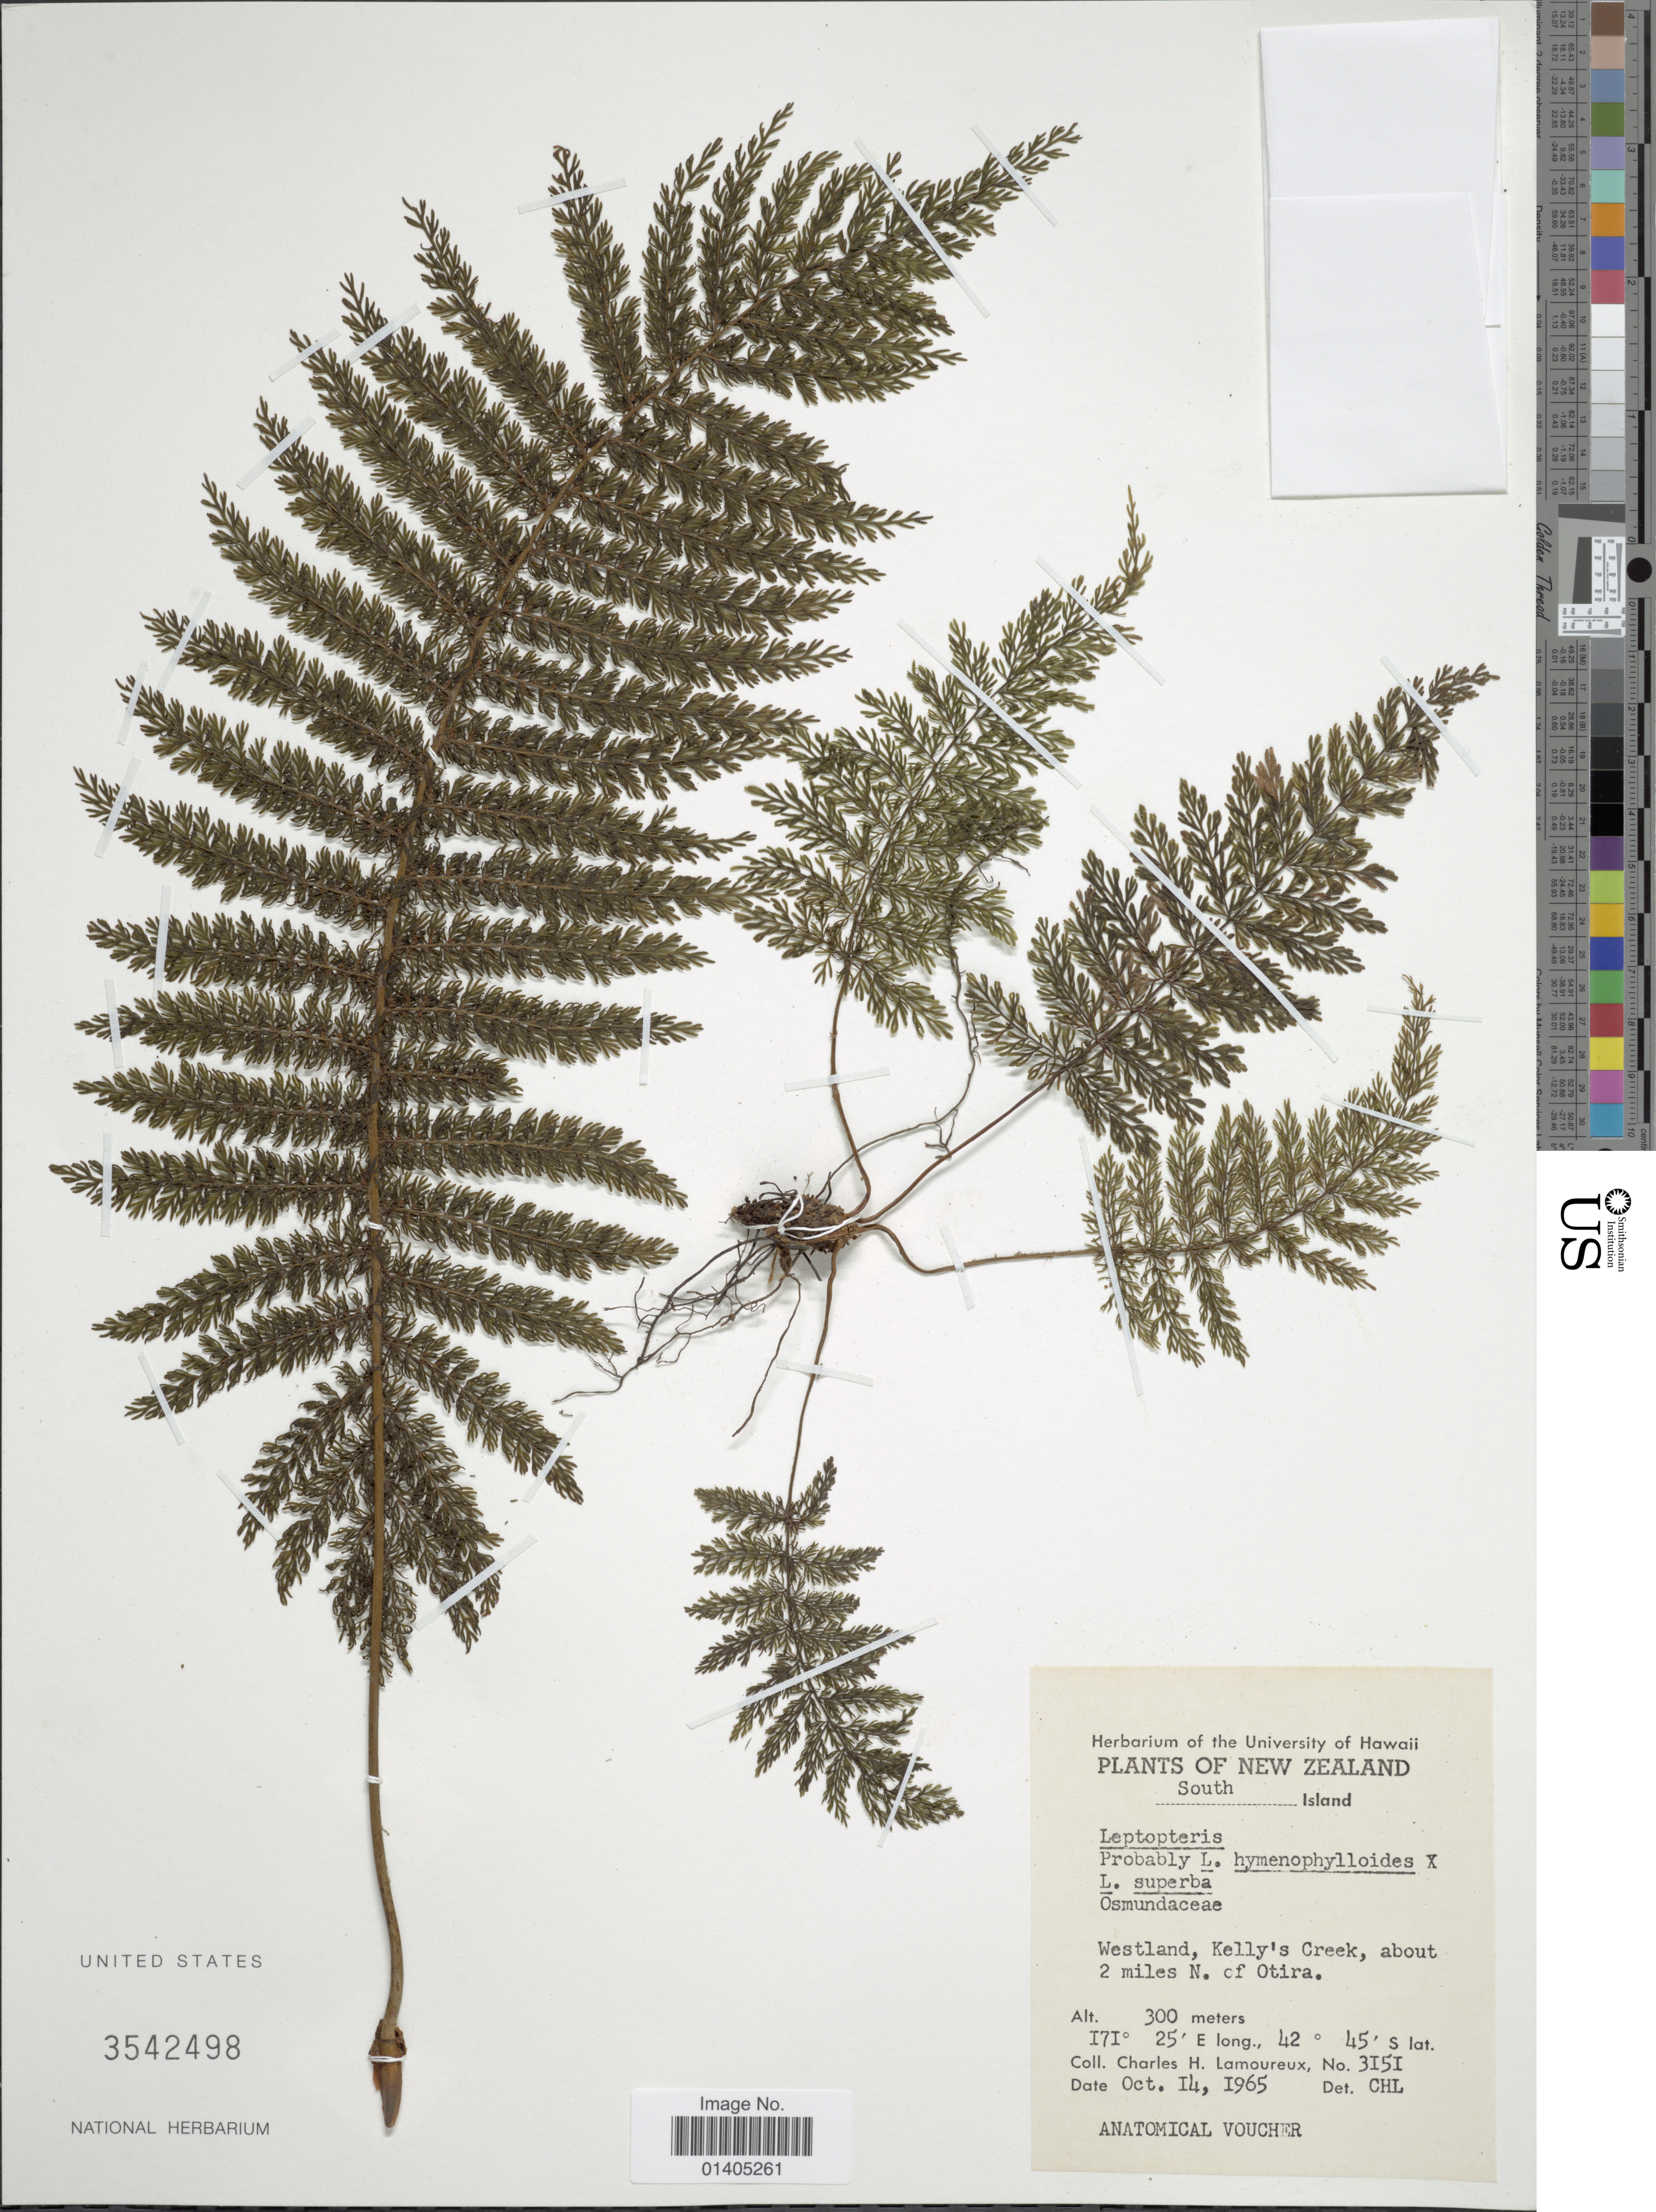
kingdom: Plantae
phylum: Tracheophyta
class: Polypodiopsida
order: Osmundales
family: Osmundaceae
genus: Leptopteris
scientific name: Leptopteris hymenophylloides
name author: (A. Rich.) C. Presl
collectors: C. H. Lamoureux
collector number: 3151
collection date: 1965-10-14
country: New Zealand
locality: South Island, Westland, Kelly's Creek, about 2 miles N of Otira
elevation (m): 300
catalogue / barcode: US 3542498